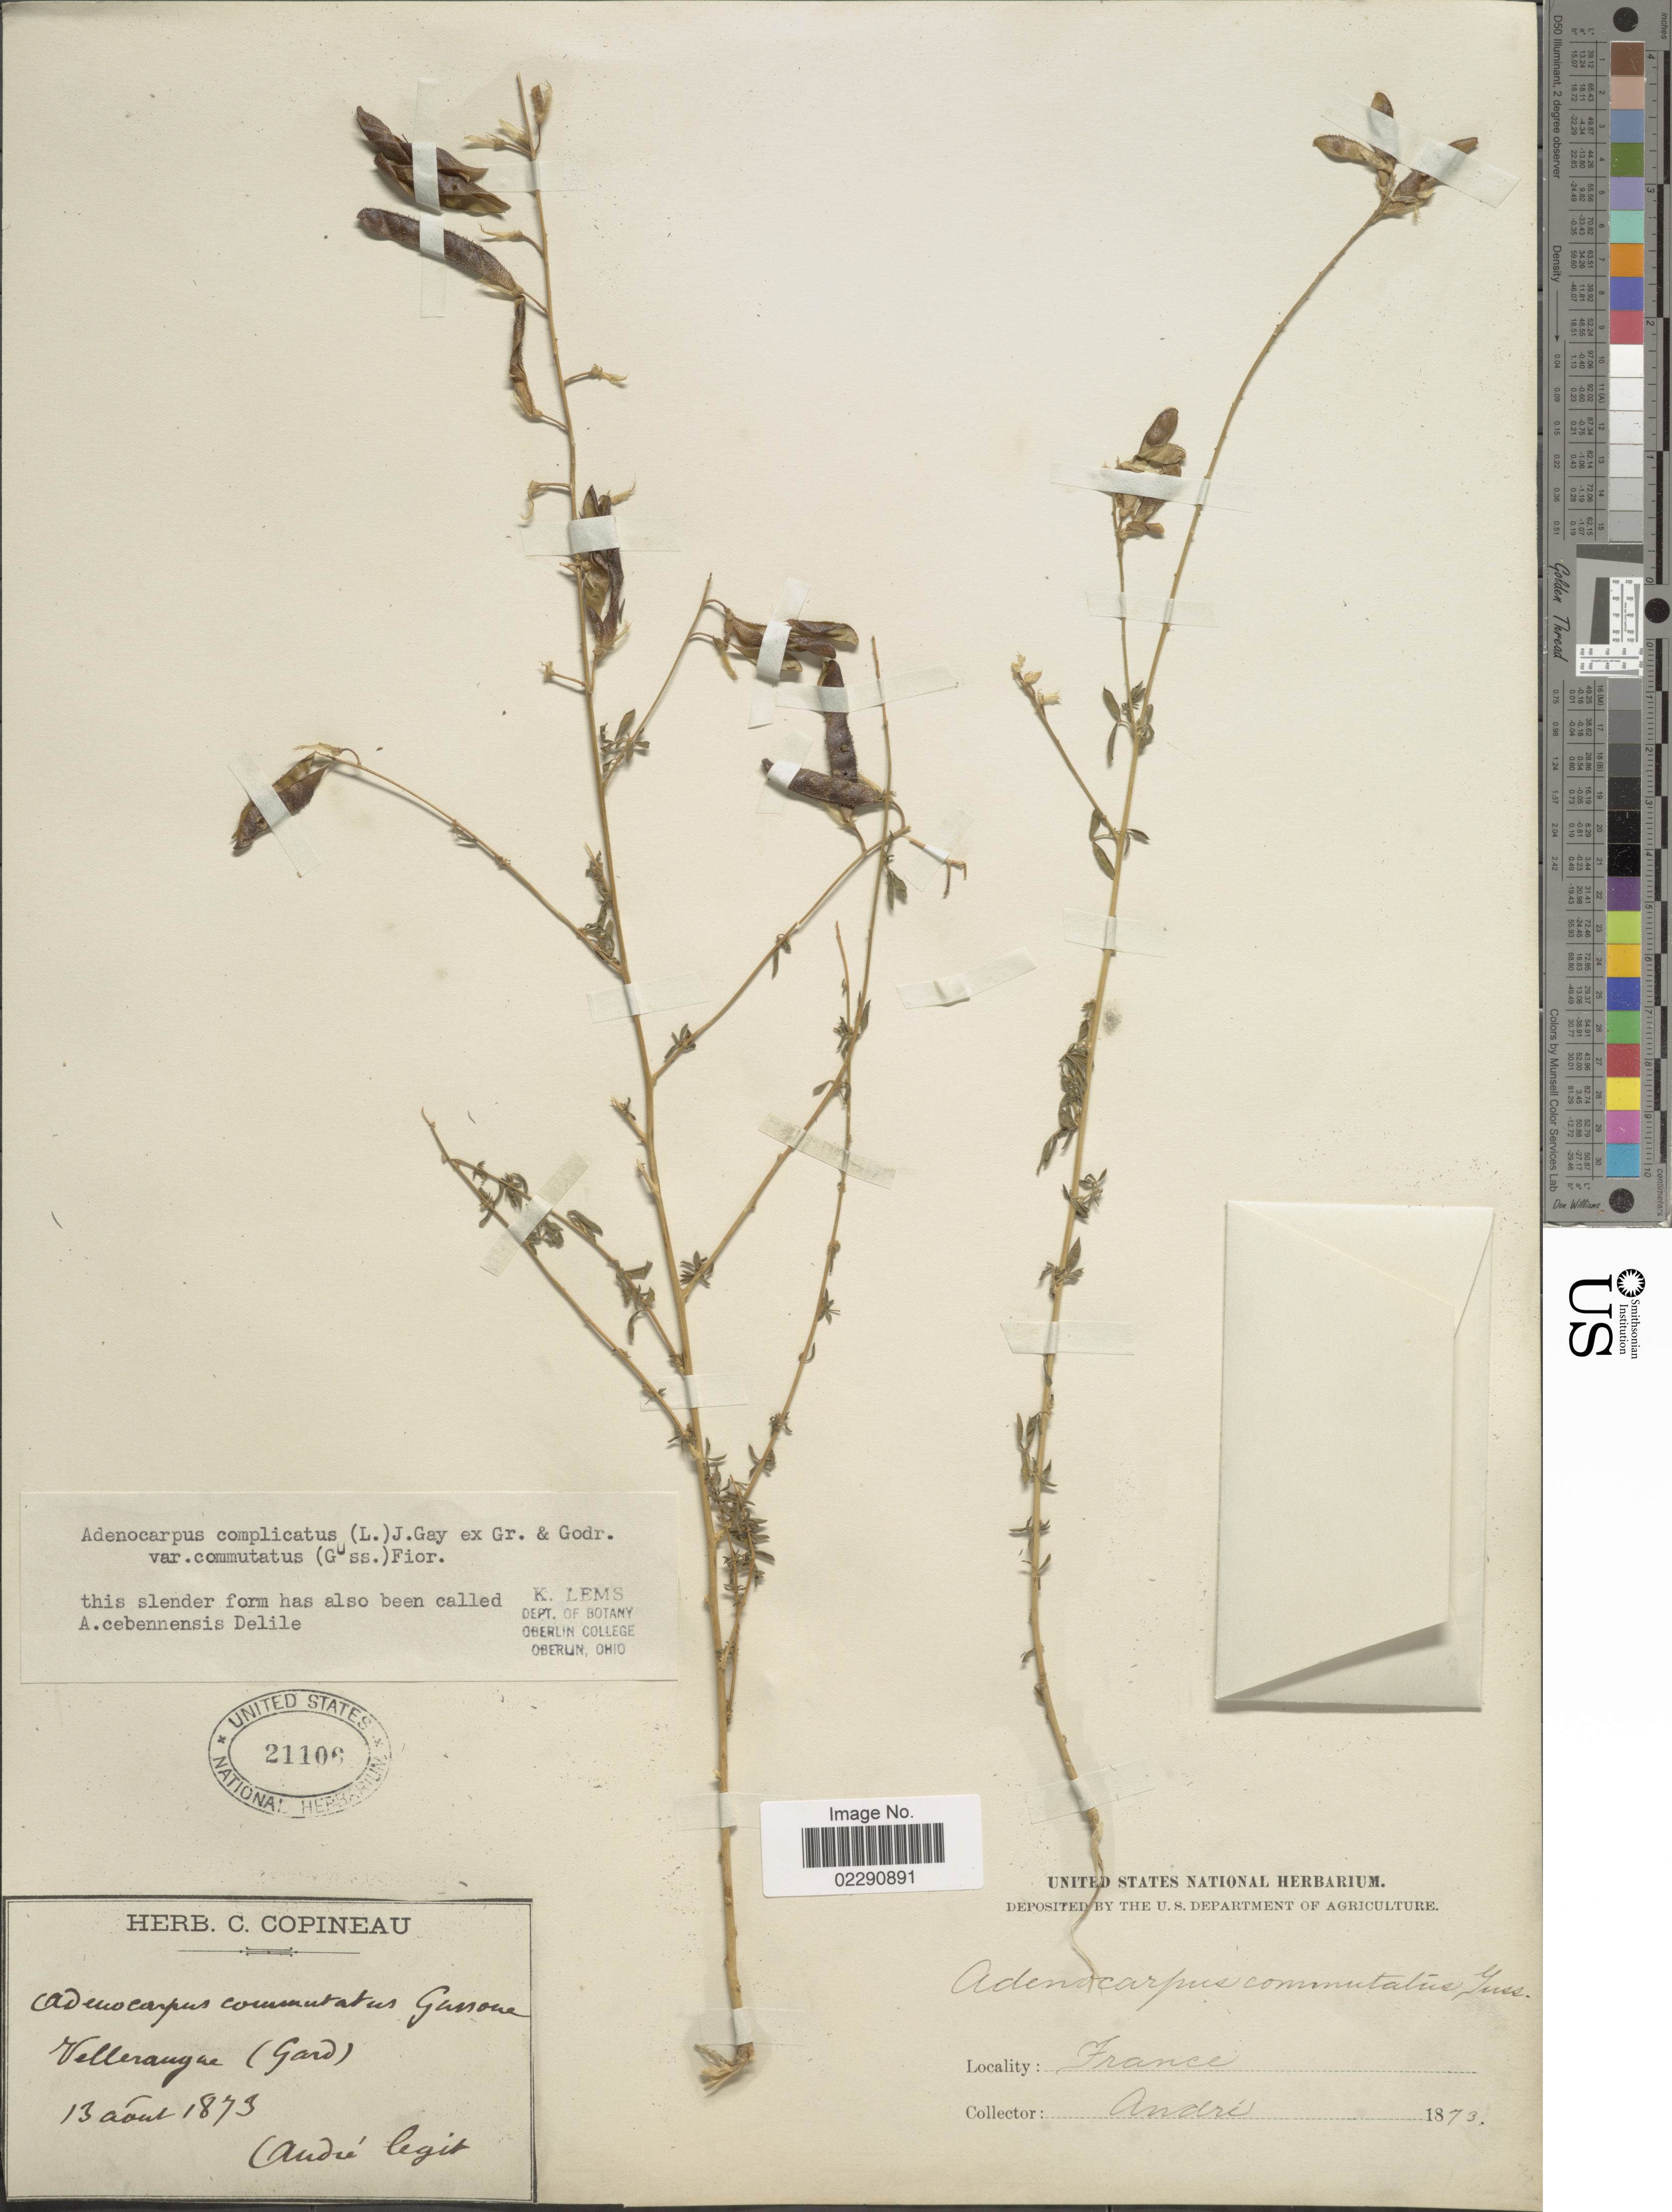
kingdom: Plantae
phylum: Tracheophyta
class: Magnoliopsida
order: Fabales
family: Fabaceae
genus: Adenocarpus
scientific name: Adenocarpus complicatus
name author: J. Gay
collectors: André, --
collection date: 1873-08-13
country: France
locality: Velleraugue [interpreted] (Gard)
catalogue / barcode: US 21106